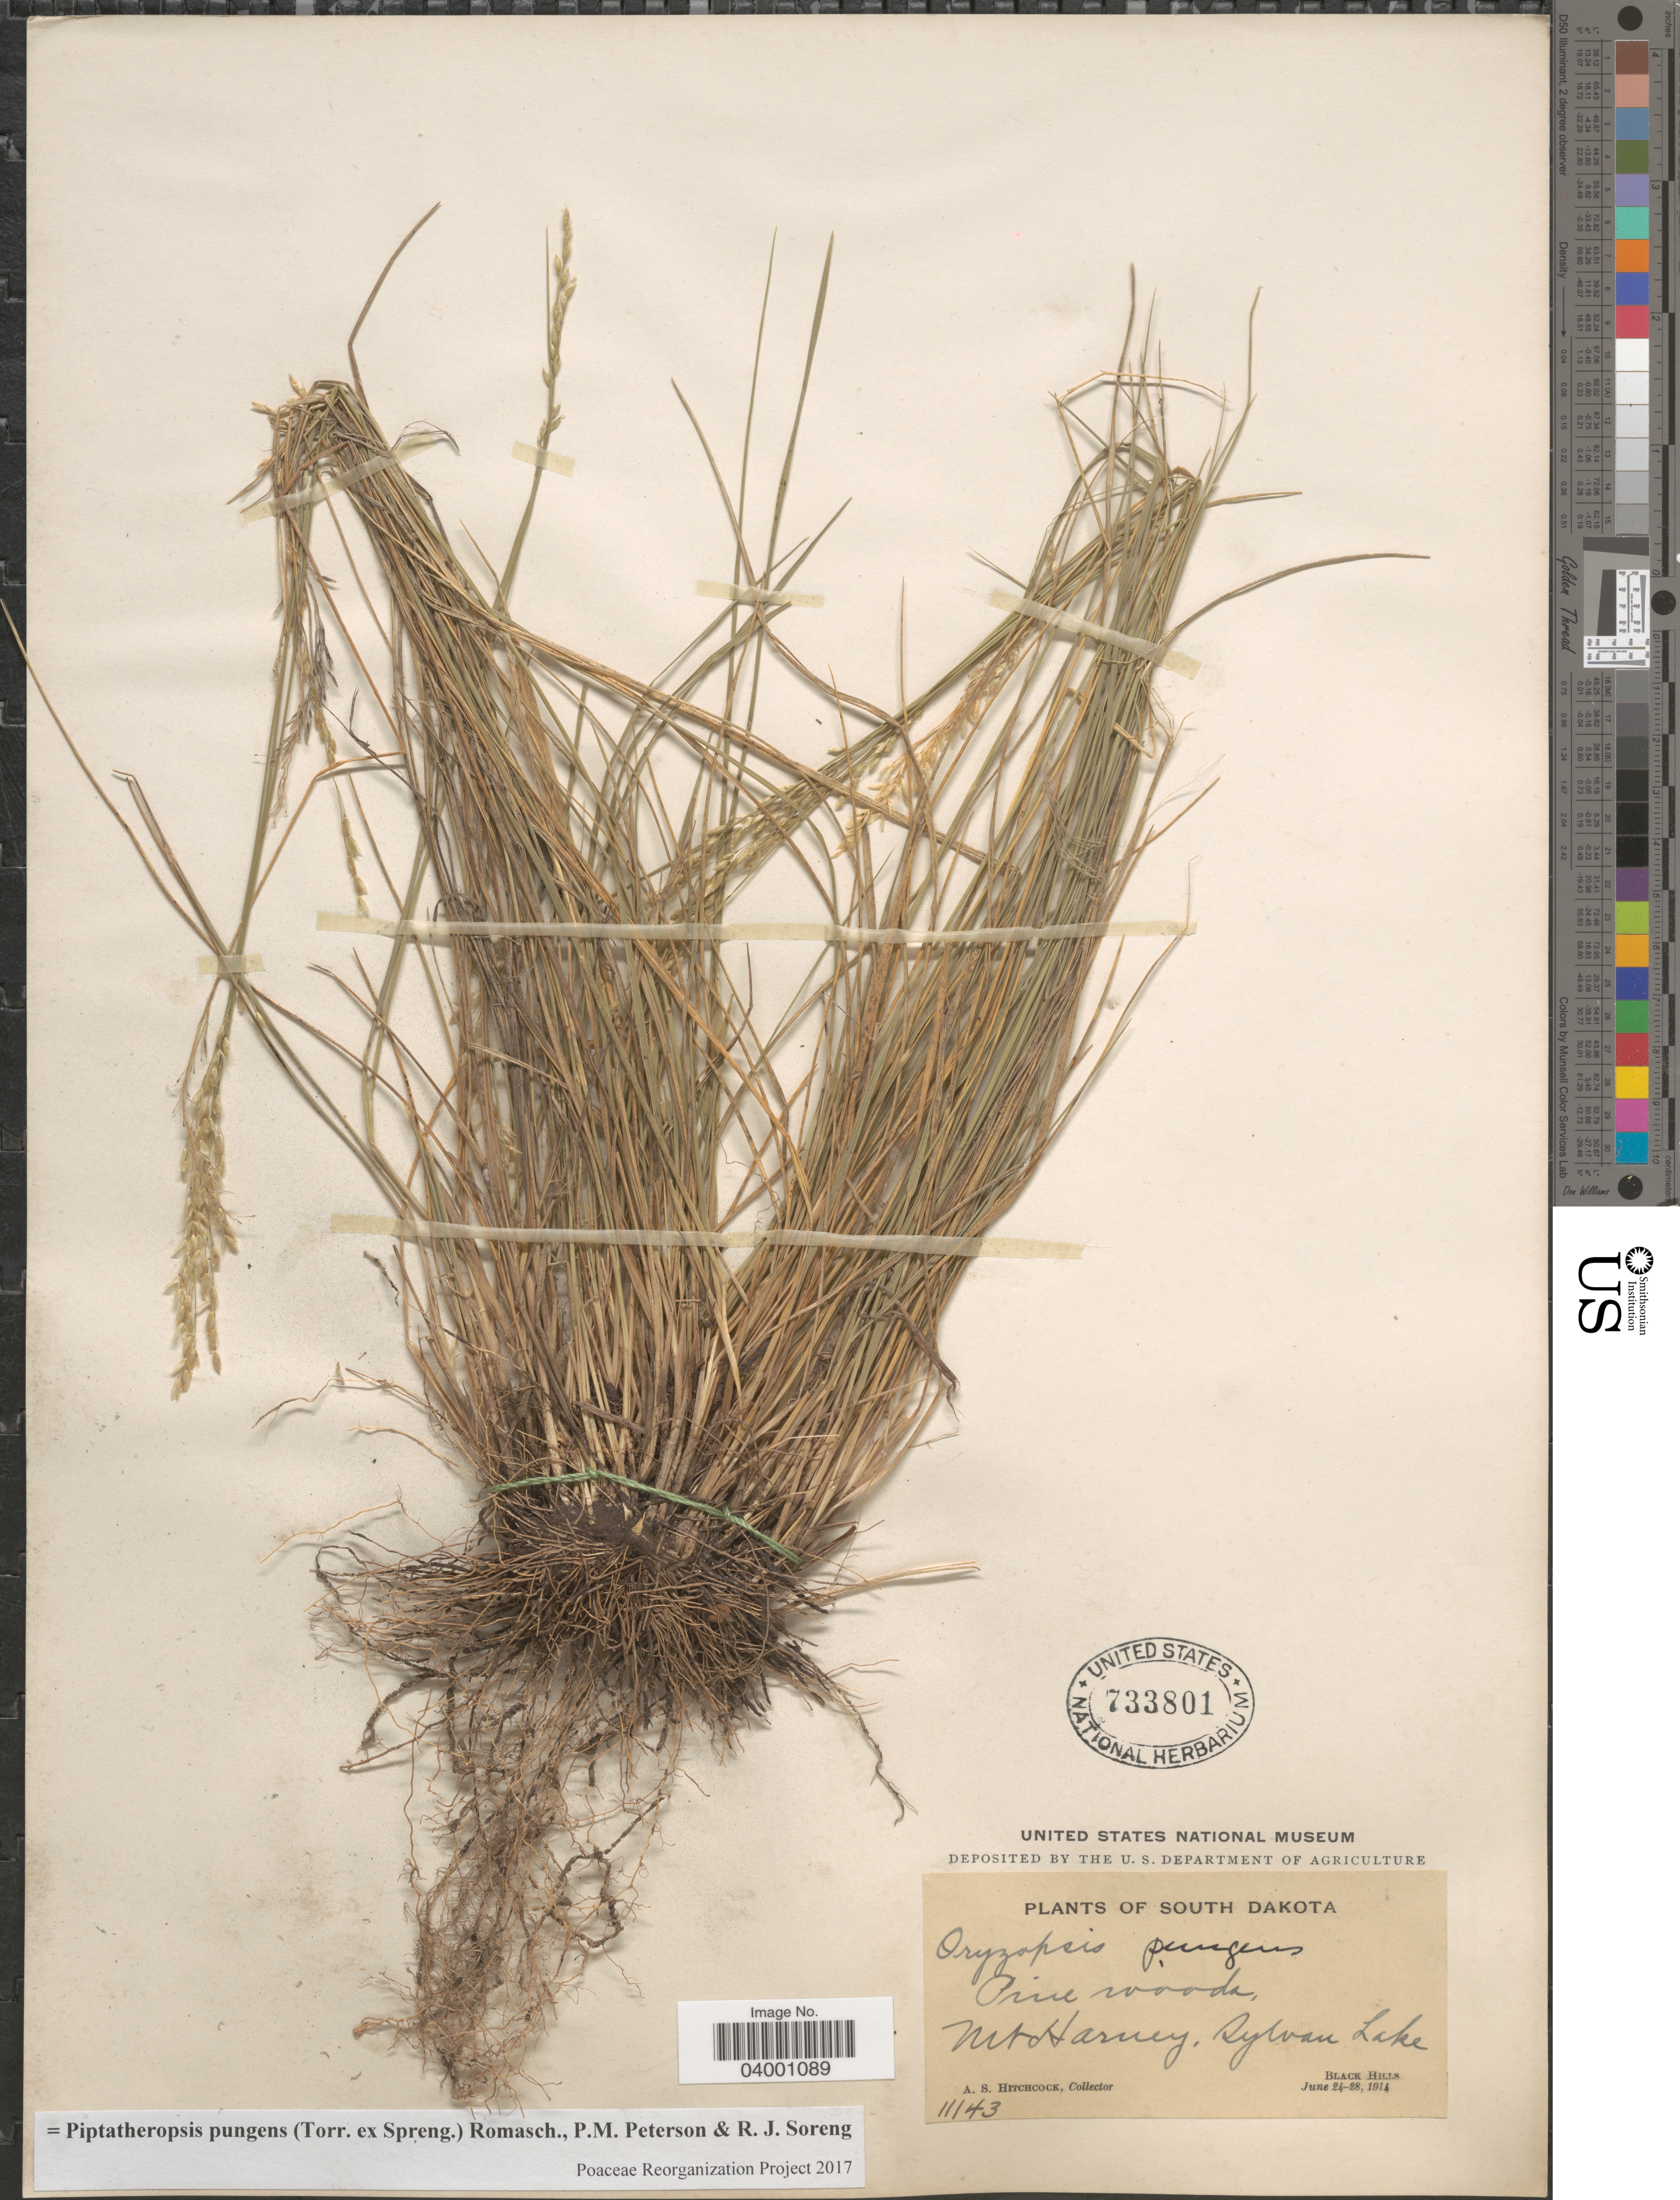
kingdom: Plantae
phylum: Tracheophyta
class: Liliopsida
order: Poales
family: Poaceae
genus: Piptatheropsis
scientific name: Piptatheropsis pungens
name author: (Torr. ex Spreng.) Romasch. et al.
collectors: A. S. Hitchcock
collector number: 11143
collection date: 1914-06-24/1914-06-28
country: United States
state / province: South Dakota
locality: Mt Harney, Sylvan Lake. Back Hills.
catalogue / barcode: US 733801